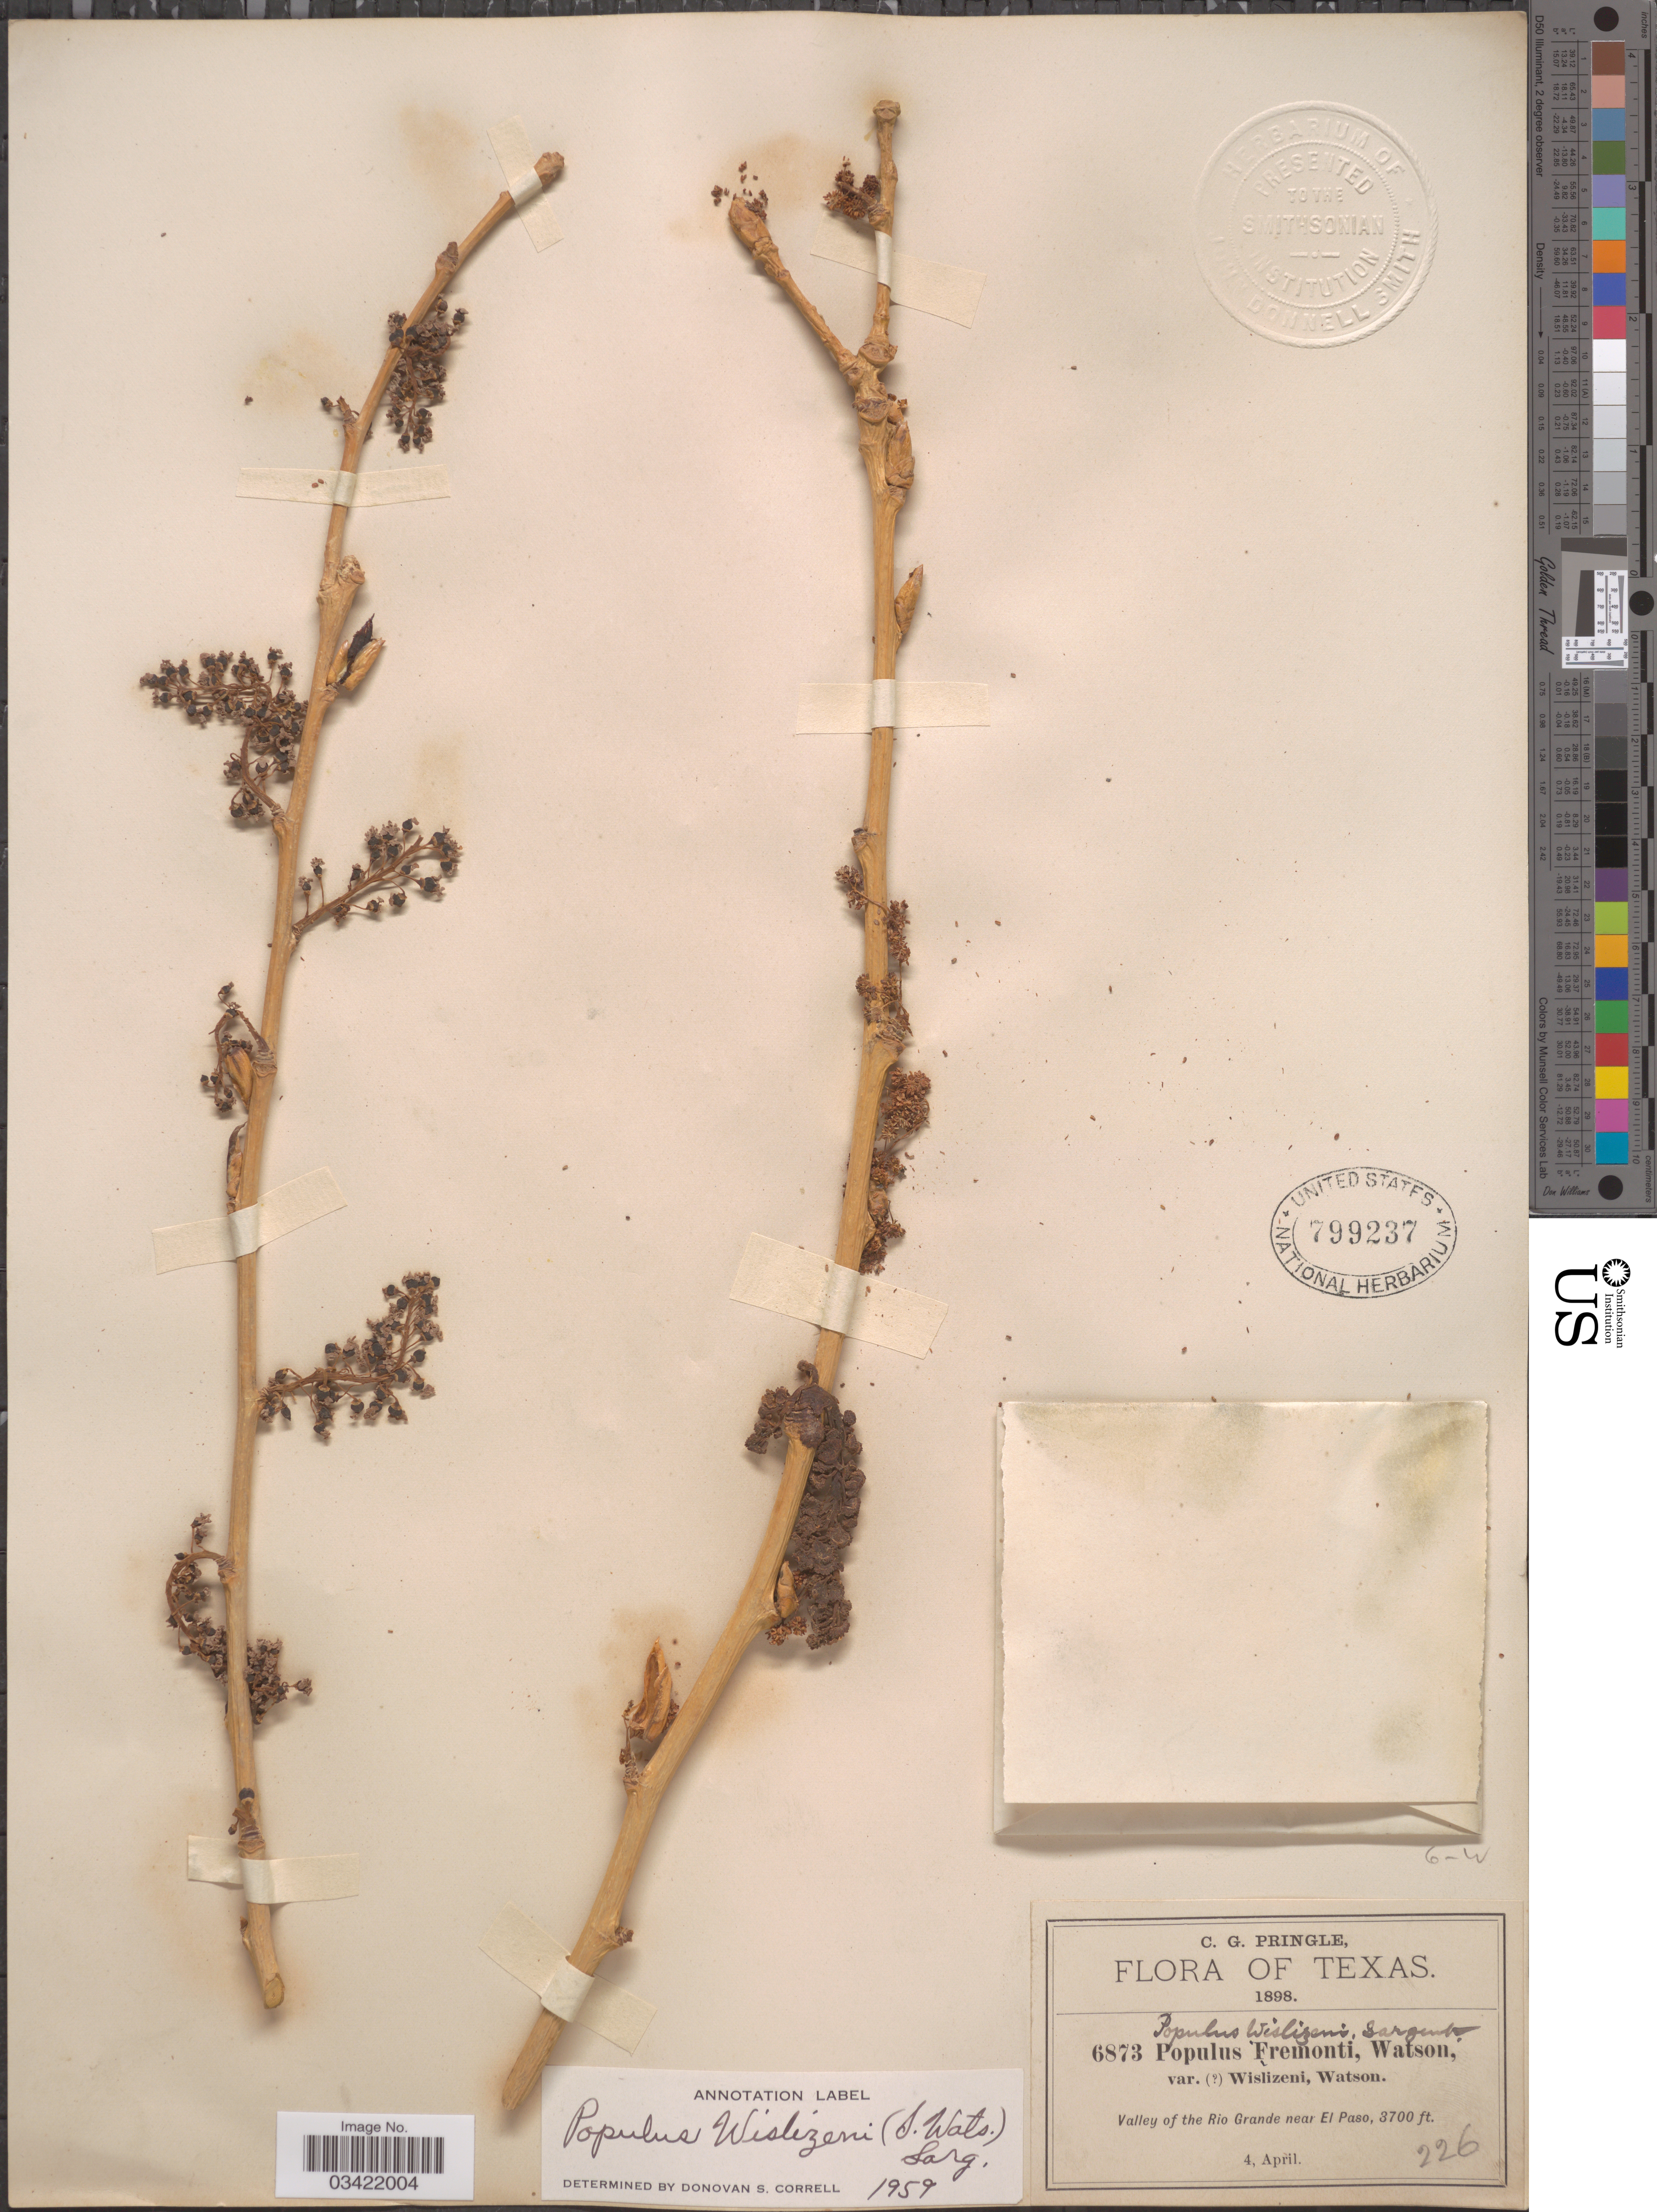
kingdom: Plantae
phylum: Tracheophyta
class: Magnoliopsida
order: Malpighiales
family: Salicaceae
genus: Populus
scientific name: Populus deltoides subsp. wislizeni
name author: (S. Watson) Eckenw.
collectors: C. G. Pringle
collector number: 6873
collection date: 1898-04-04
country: United States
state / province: Texas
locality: Valley of the Rio Grande near El Paso.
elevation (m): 1128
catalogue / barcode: US 799237